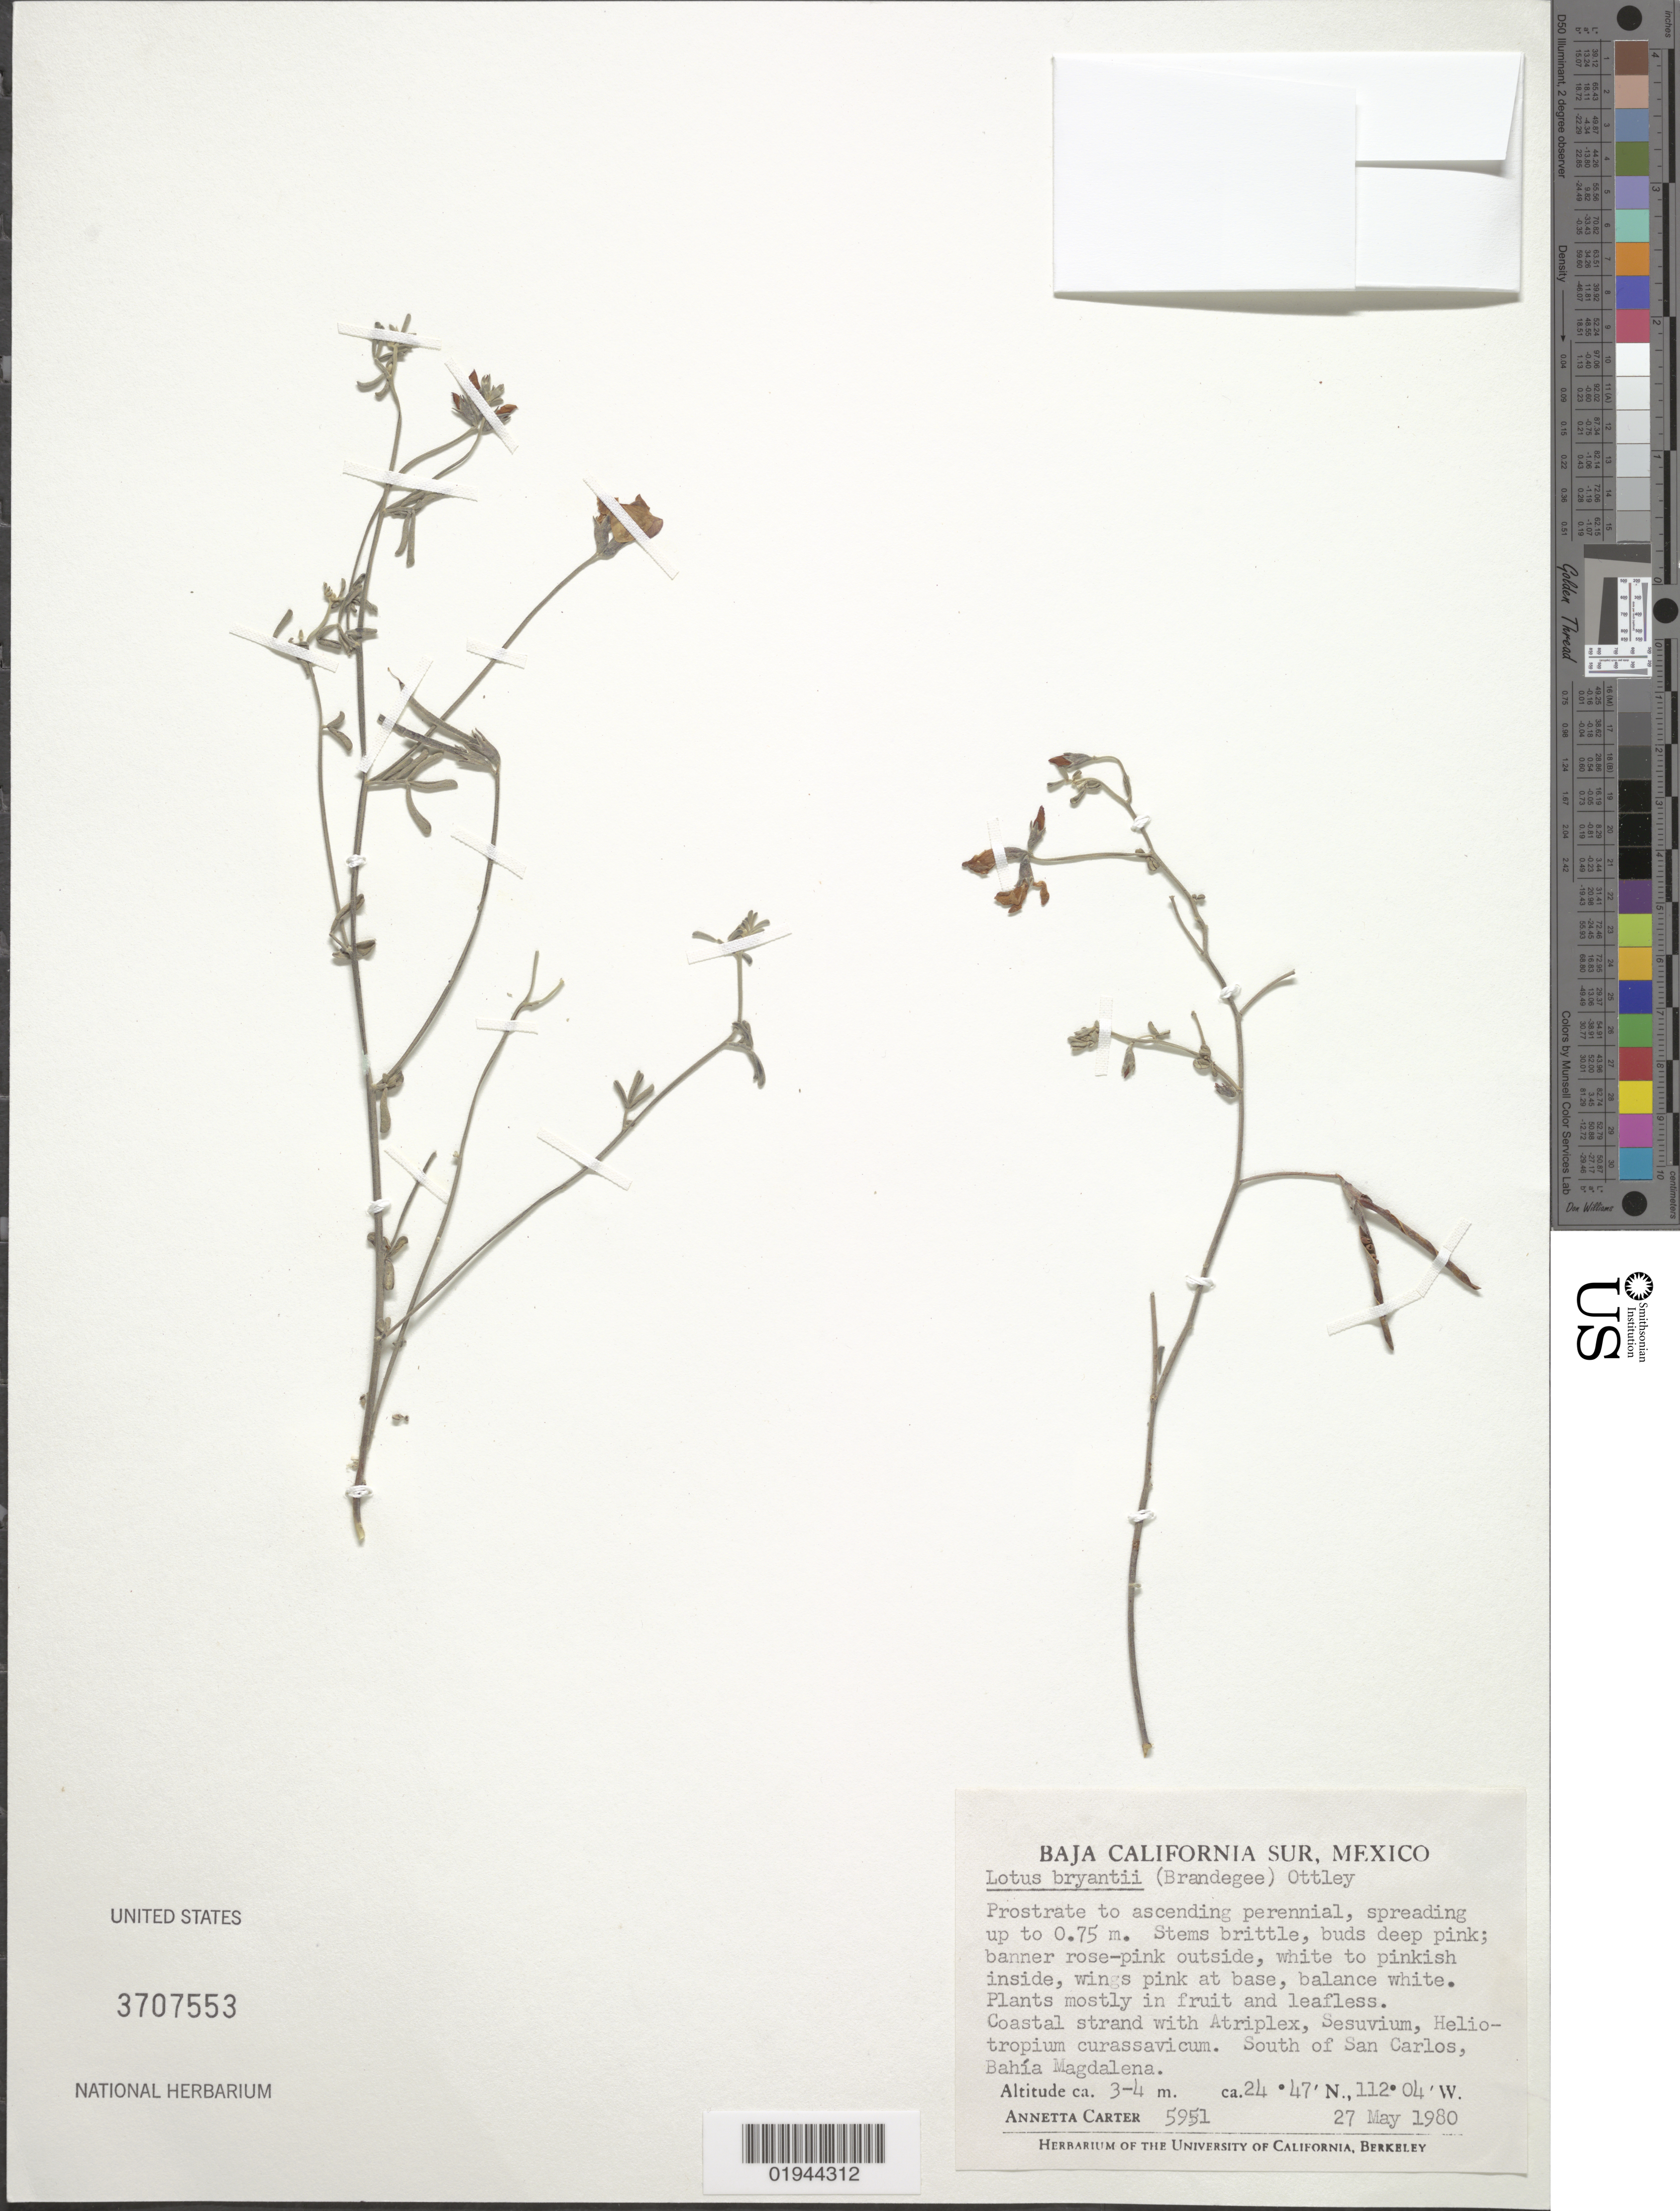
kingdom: Plantae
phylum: Tracheophyta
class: Magnoliopsida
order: Fabales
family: Fabaceae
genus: Lotus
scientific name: Lotus bryantii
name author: (Brandegee) Ottley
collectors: A. Carter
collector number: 5951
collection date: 1980-05-27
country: Mexico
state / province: Baja California Sur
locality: South of San Carlos, Bahia Magdalena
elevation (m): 3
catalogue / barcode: US 3707553